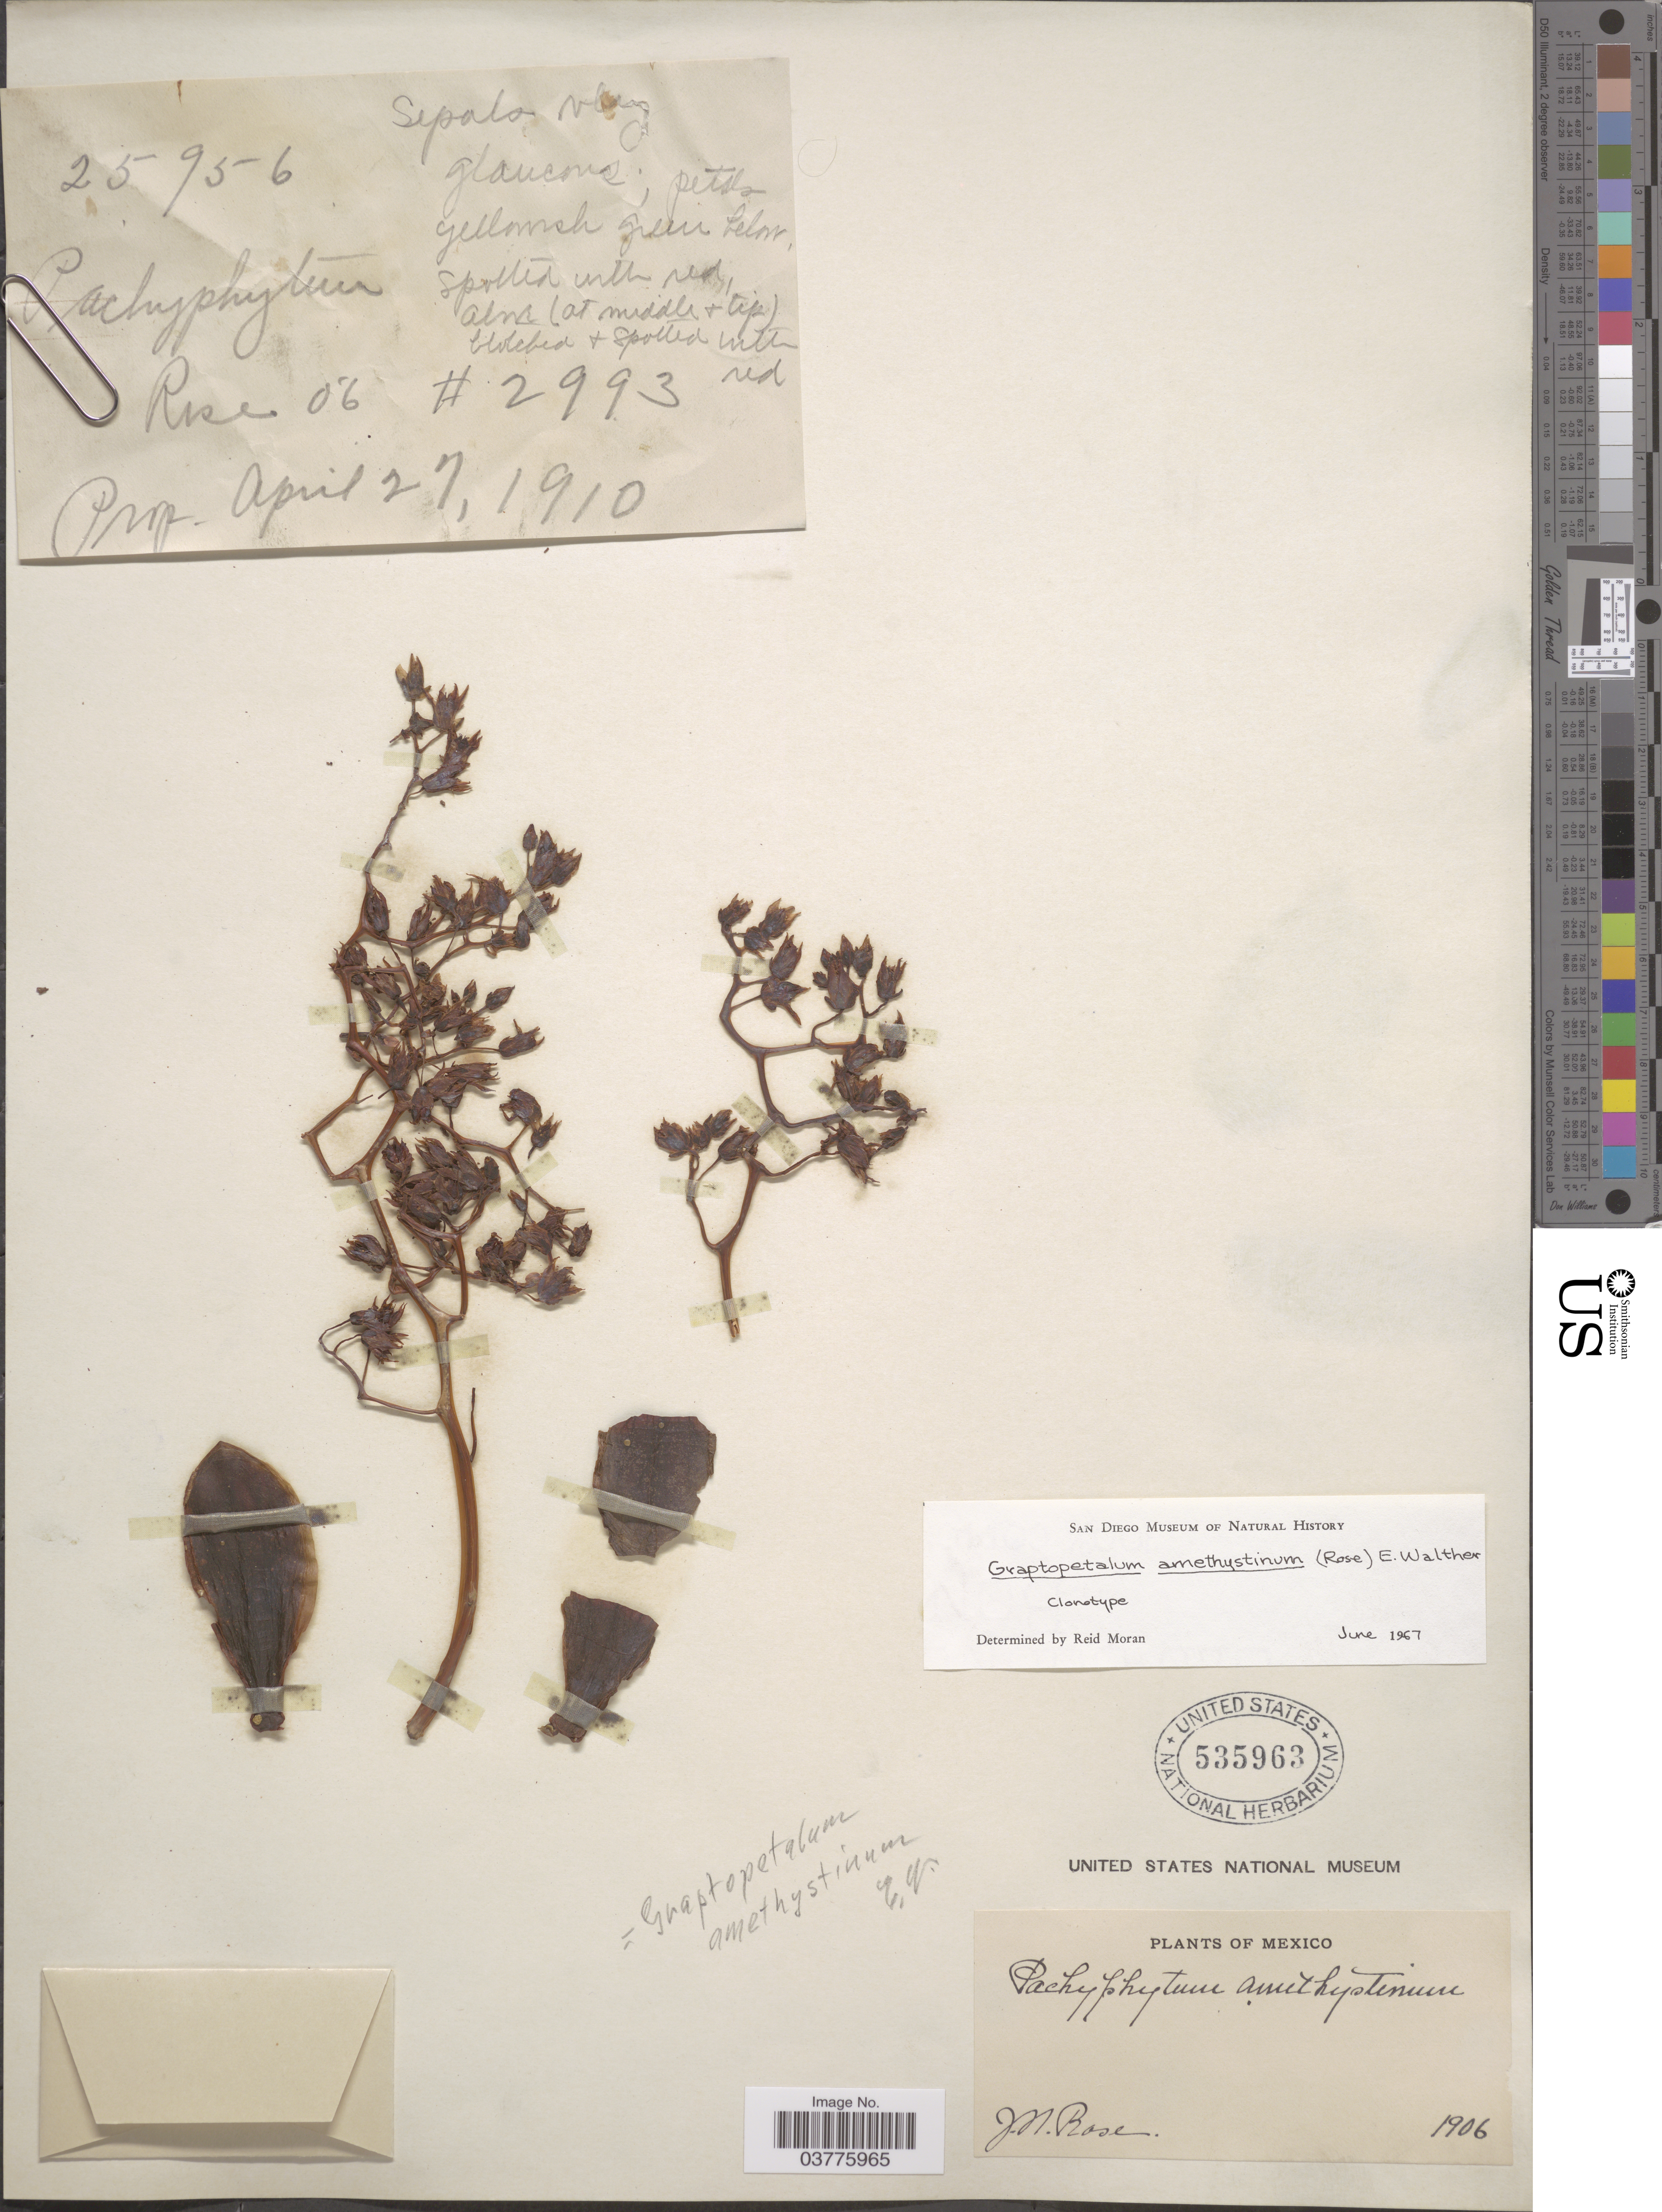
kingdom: Plantae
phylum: Tracheophyta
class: Magnoliopsida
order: Saxifragales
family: Crassulaceae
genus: Graptopetalum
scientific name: Graptopetalum amethystinum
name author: (Rose) E. Walther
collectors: J. N. Rose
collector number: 2993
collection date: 1906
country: Mexico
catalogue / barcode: US 535963